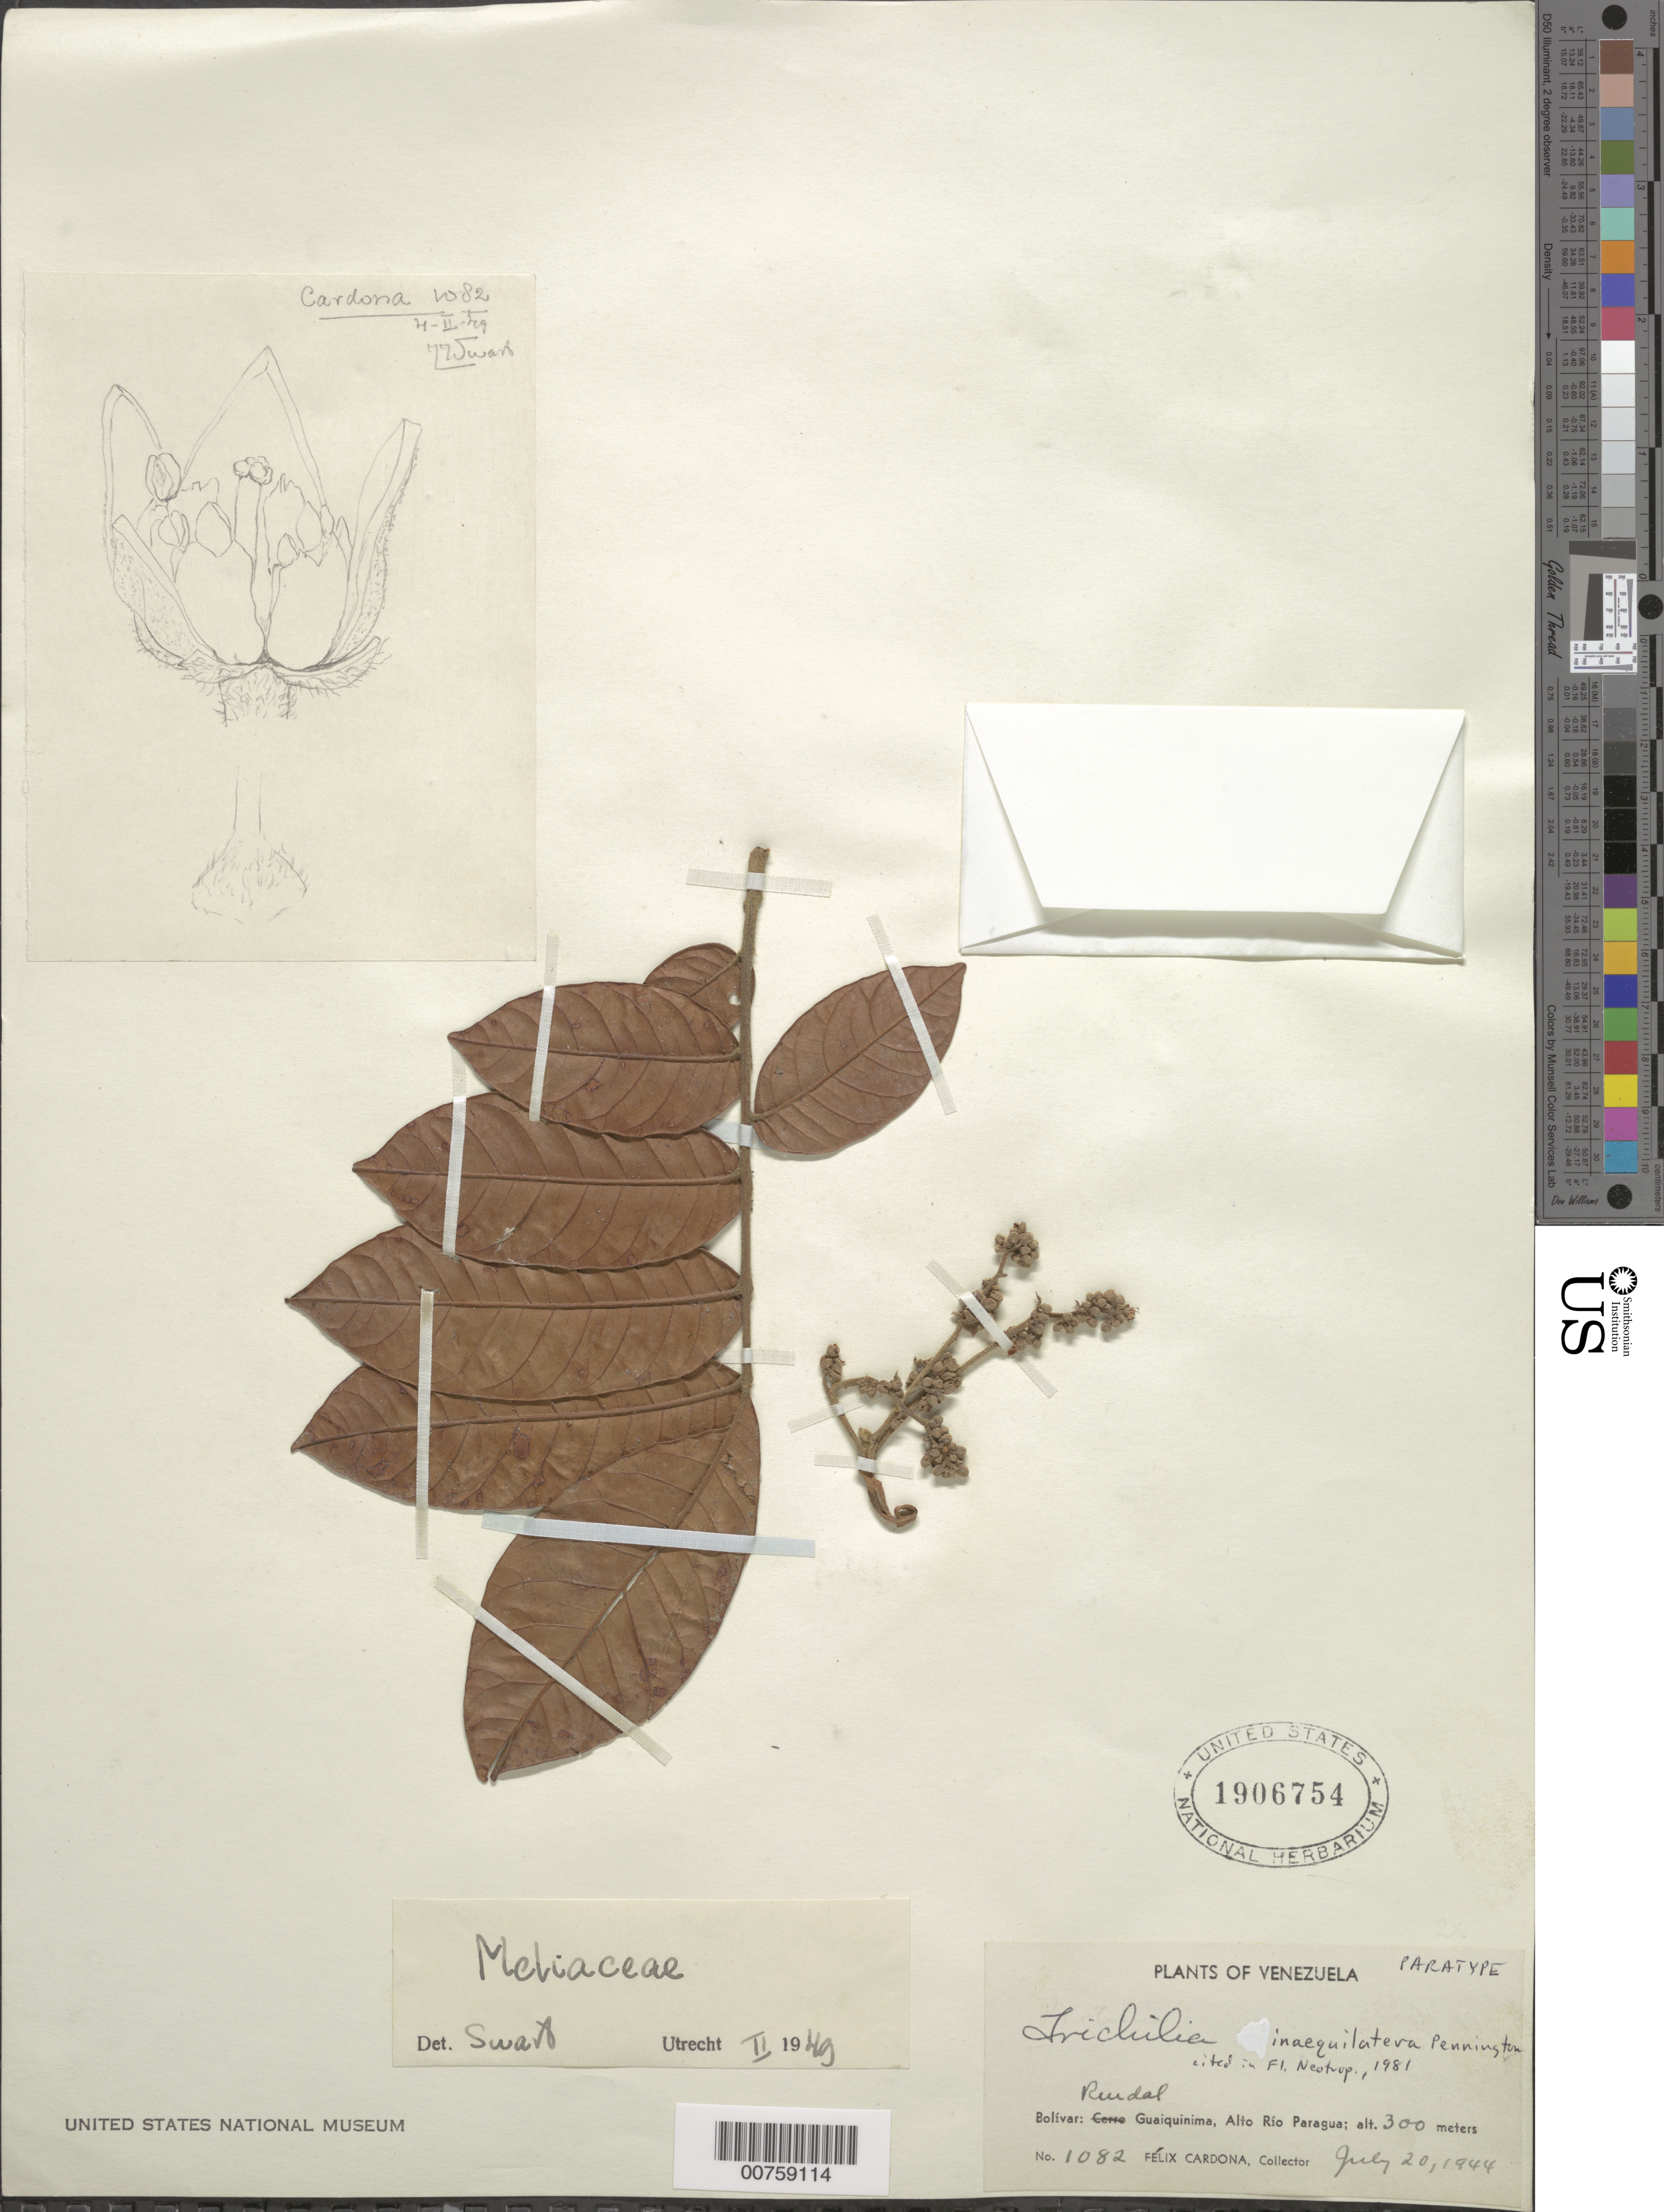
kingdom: Plantae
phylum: Tracheophyta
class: Magnoliopsida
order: Sapindales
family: Meliaceae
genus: Trichilia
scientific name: Trichilia inaequilatera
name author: T.D. Penn.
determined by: Pennington, T. D., (K)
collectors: F. Cardona Puig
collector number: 1082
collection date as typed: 20-Jul-44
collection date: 1944-07-20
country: Venezuela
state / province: Bolívar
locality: Alto Río Paragua, Río Karun, Raudal Guaiquinima (Guayana)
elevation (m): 300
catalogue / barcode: US 1906754